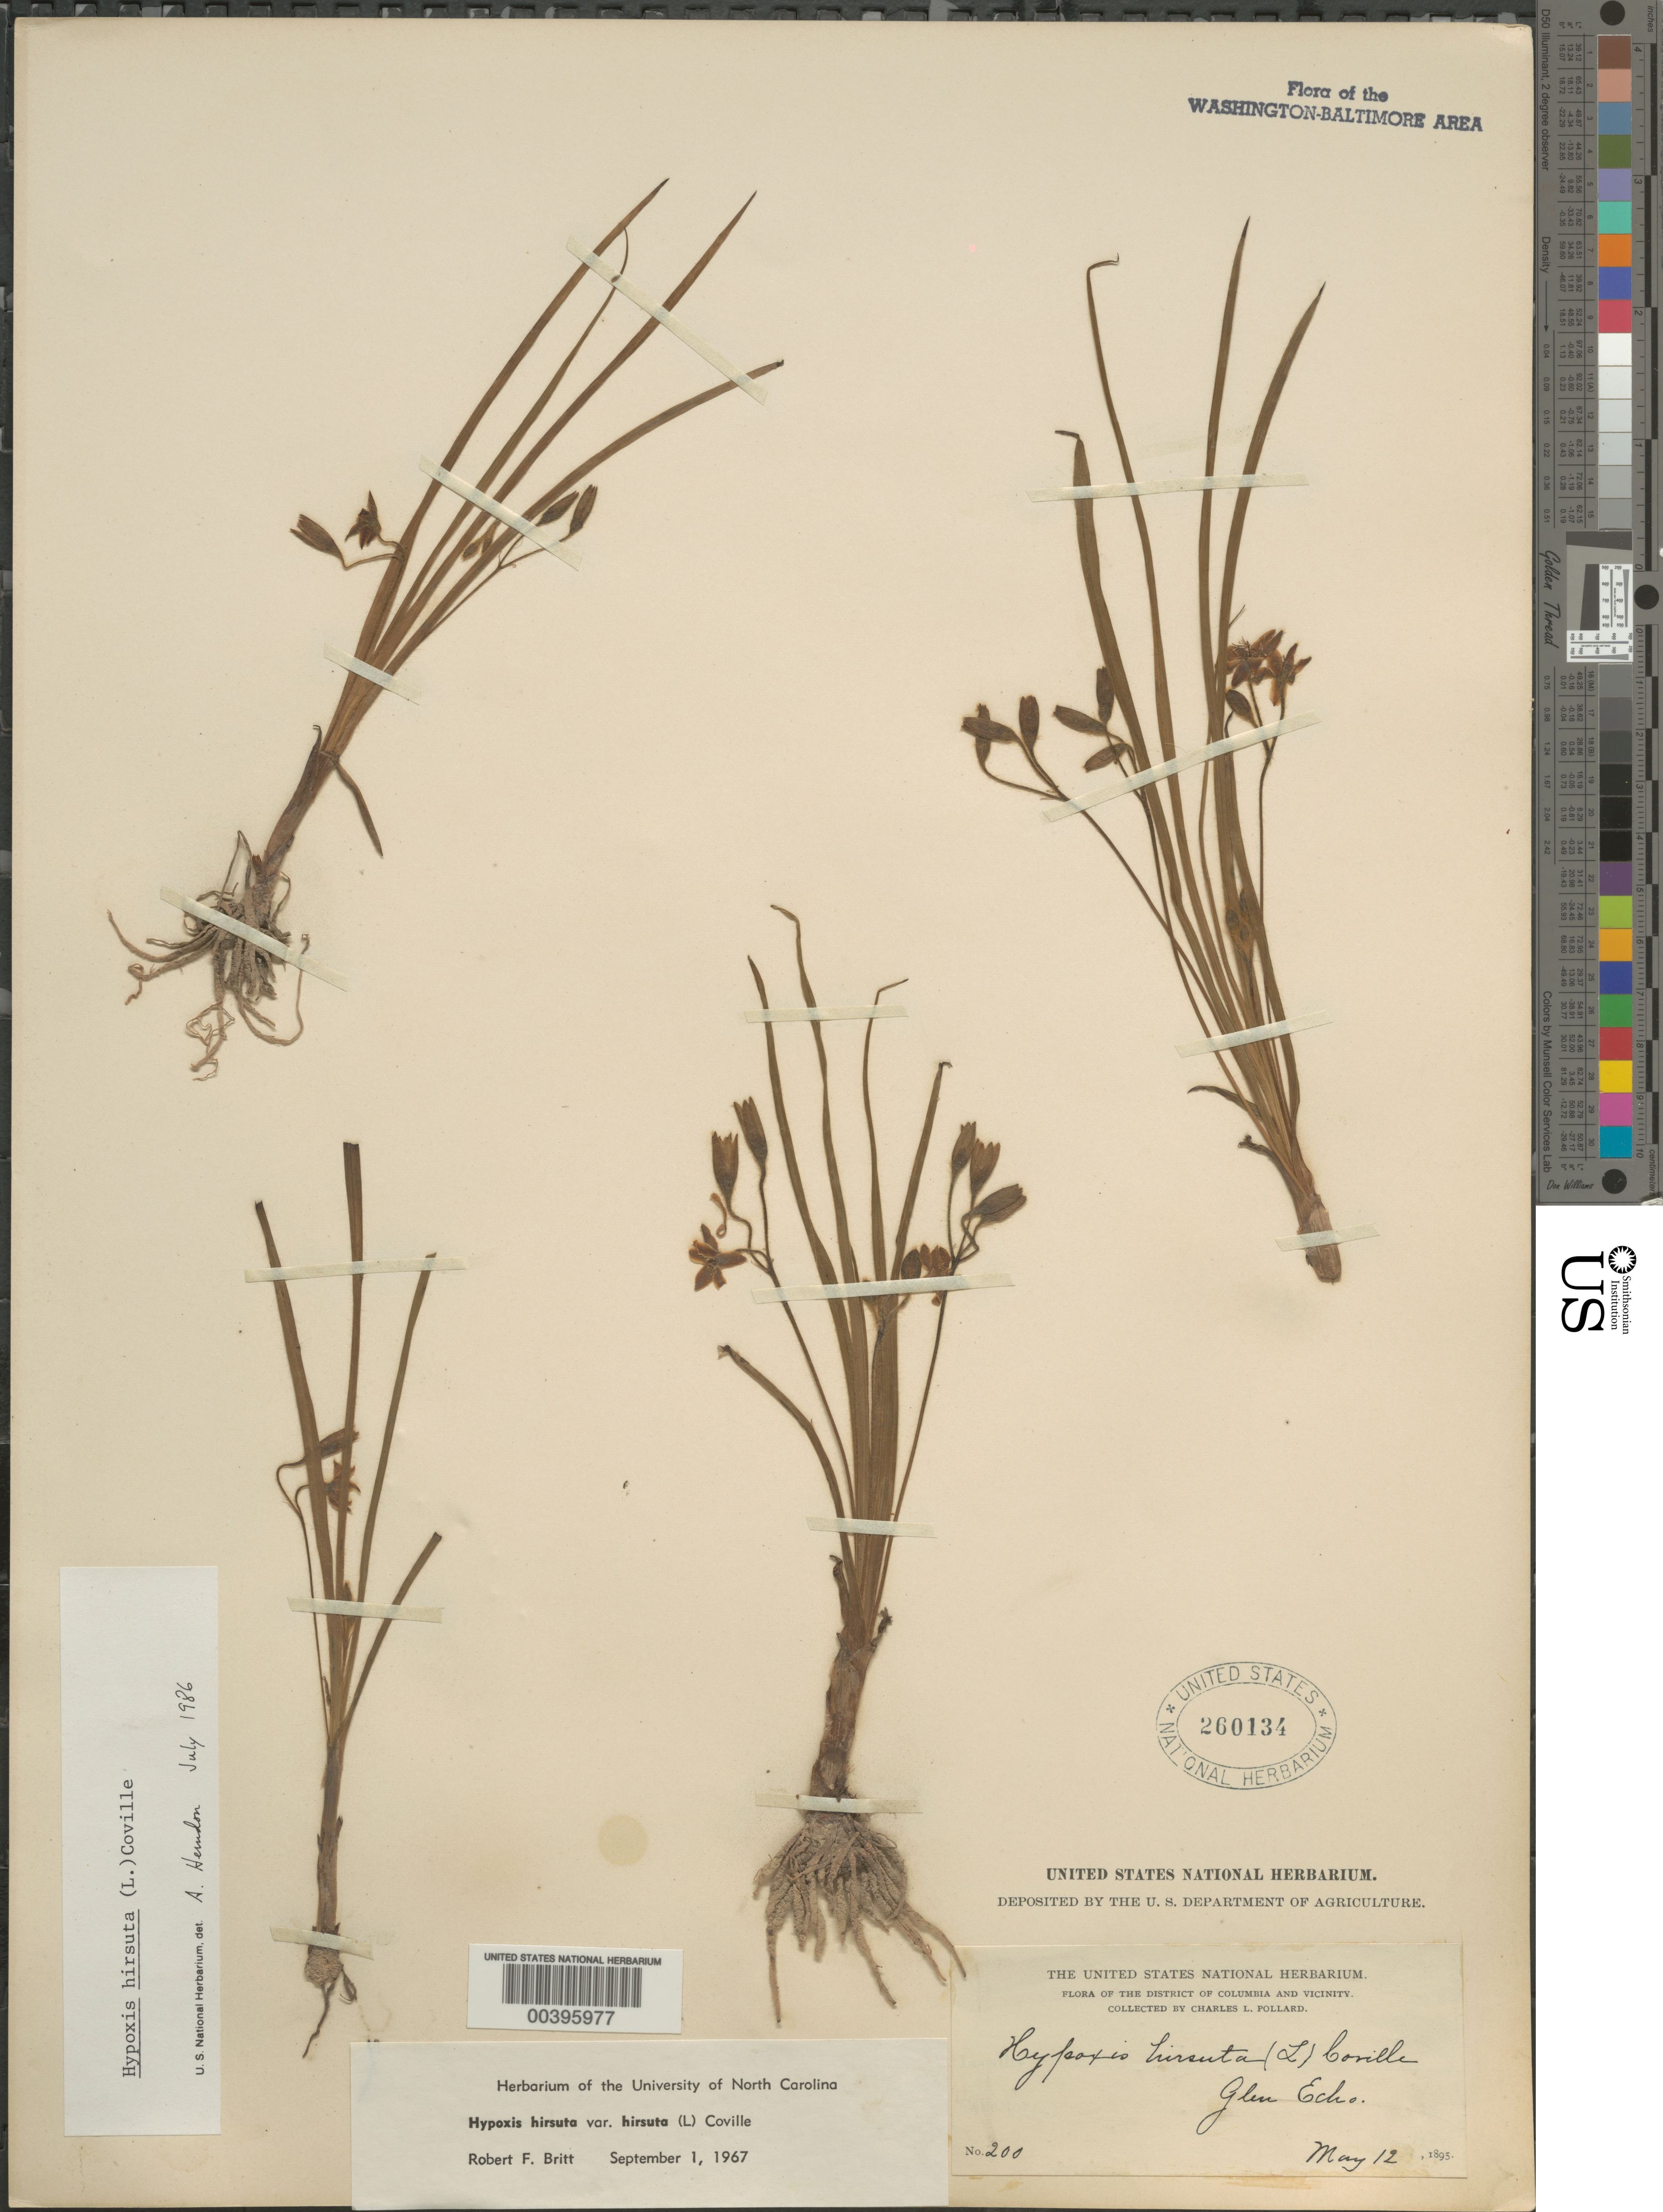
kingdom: Plantae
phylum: Tracheophyta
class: Liliopsida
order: Asparagales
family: Hypoxidaceae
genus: Hypoxis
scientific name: Hypoxis hirsuta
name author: (L.) Coville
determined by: Britt, R. F.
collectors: C. L. Pollard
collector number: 200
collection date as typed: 12 May 1895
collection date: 1895-05-12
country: United States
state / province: Maryland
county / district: Montgomery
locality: Glen Echo C. & O. Canal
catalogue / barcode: US 260134